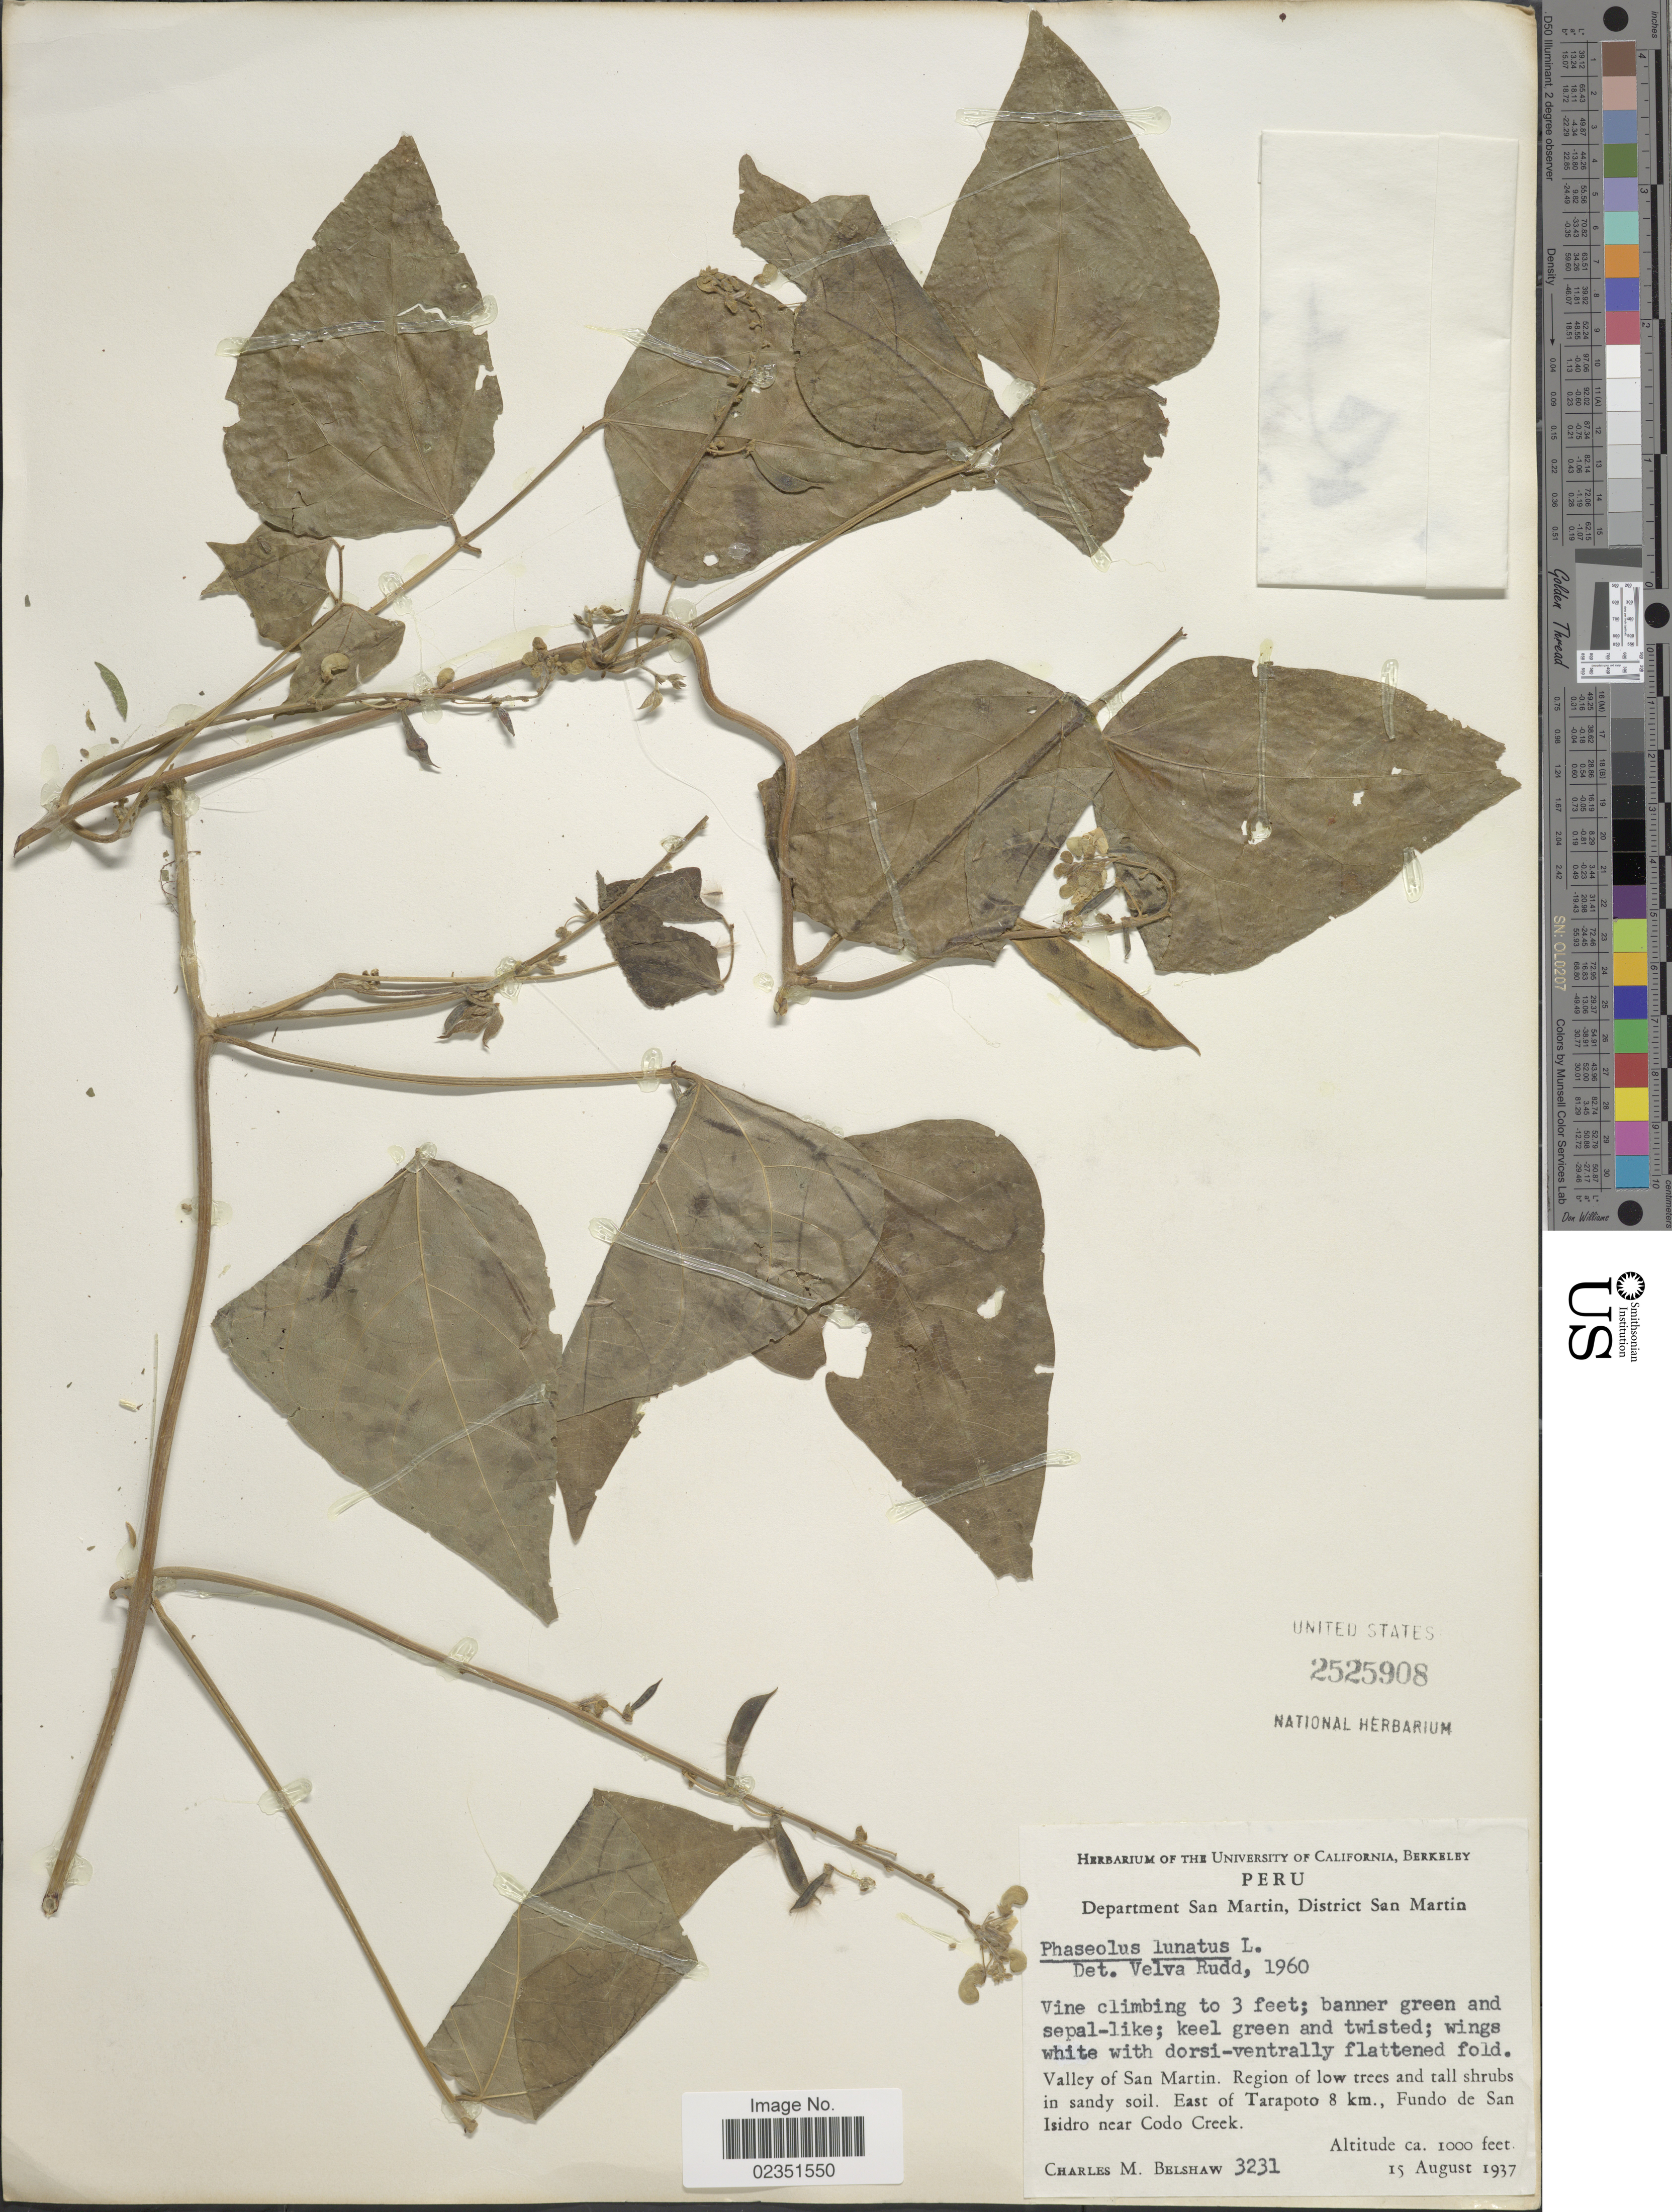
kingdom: Plantae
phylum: Tracheophyta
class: Magnoliopsida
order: Fabales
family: Fabaceae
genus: Phaseolus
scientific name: Phaseolus lunatus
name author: L.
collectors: C. Shaw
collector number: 3231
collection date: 1937-08-15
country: Peru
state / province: San Martín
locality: District San Martin, Valley of San Martin. Region of low trees and tall shrubs in sandy soil. East of Tarapoto 8 km., Fundo de San Isidro near Codo Creek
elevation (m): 305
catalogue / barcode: US 2525908